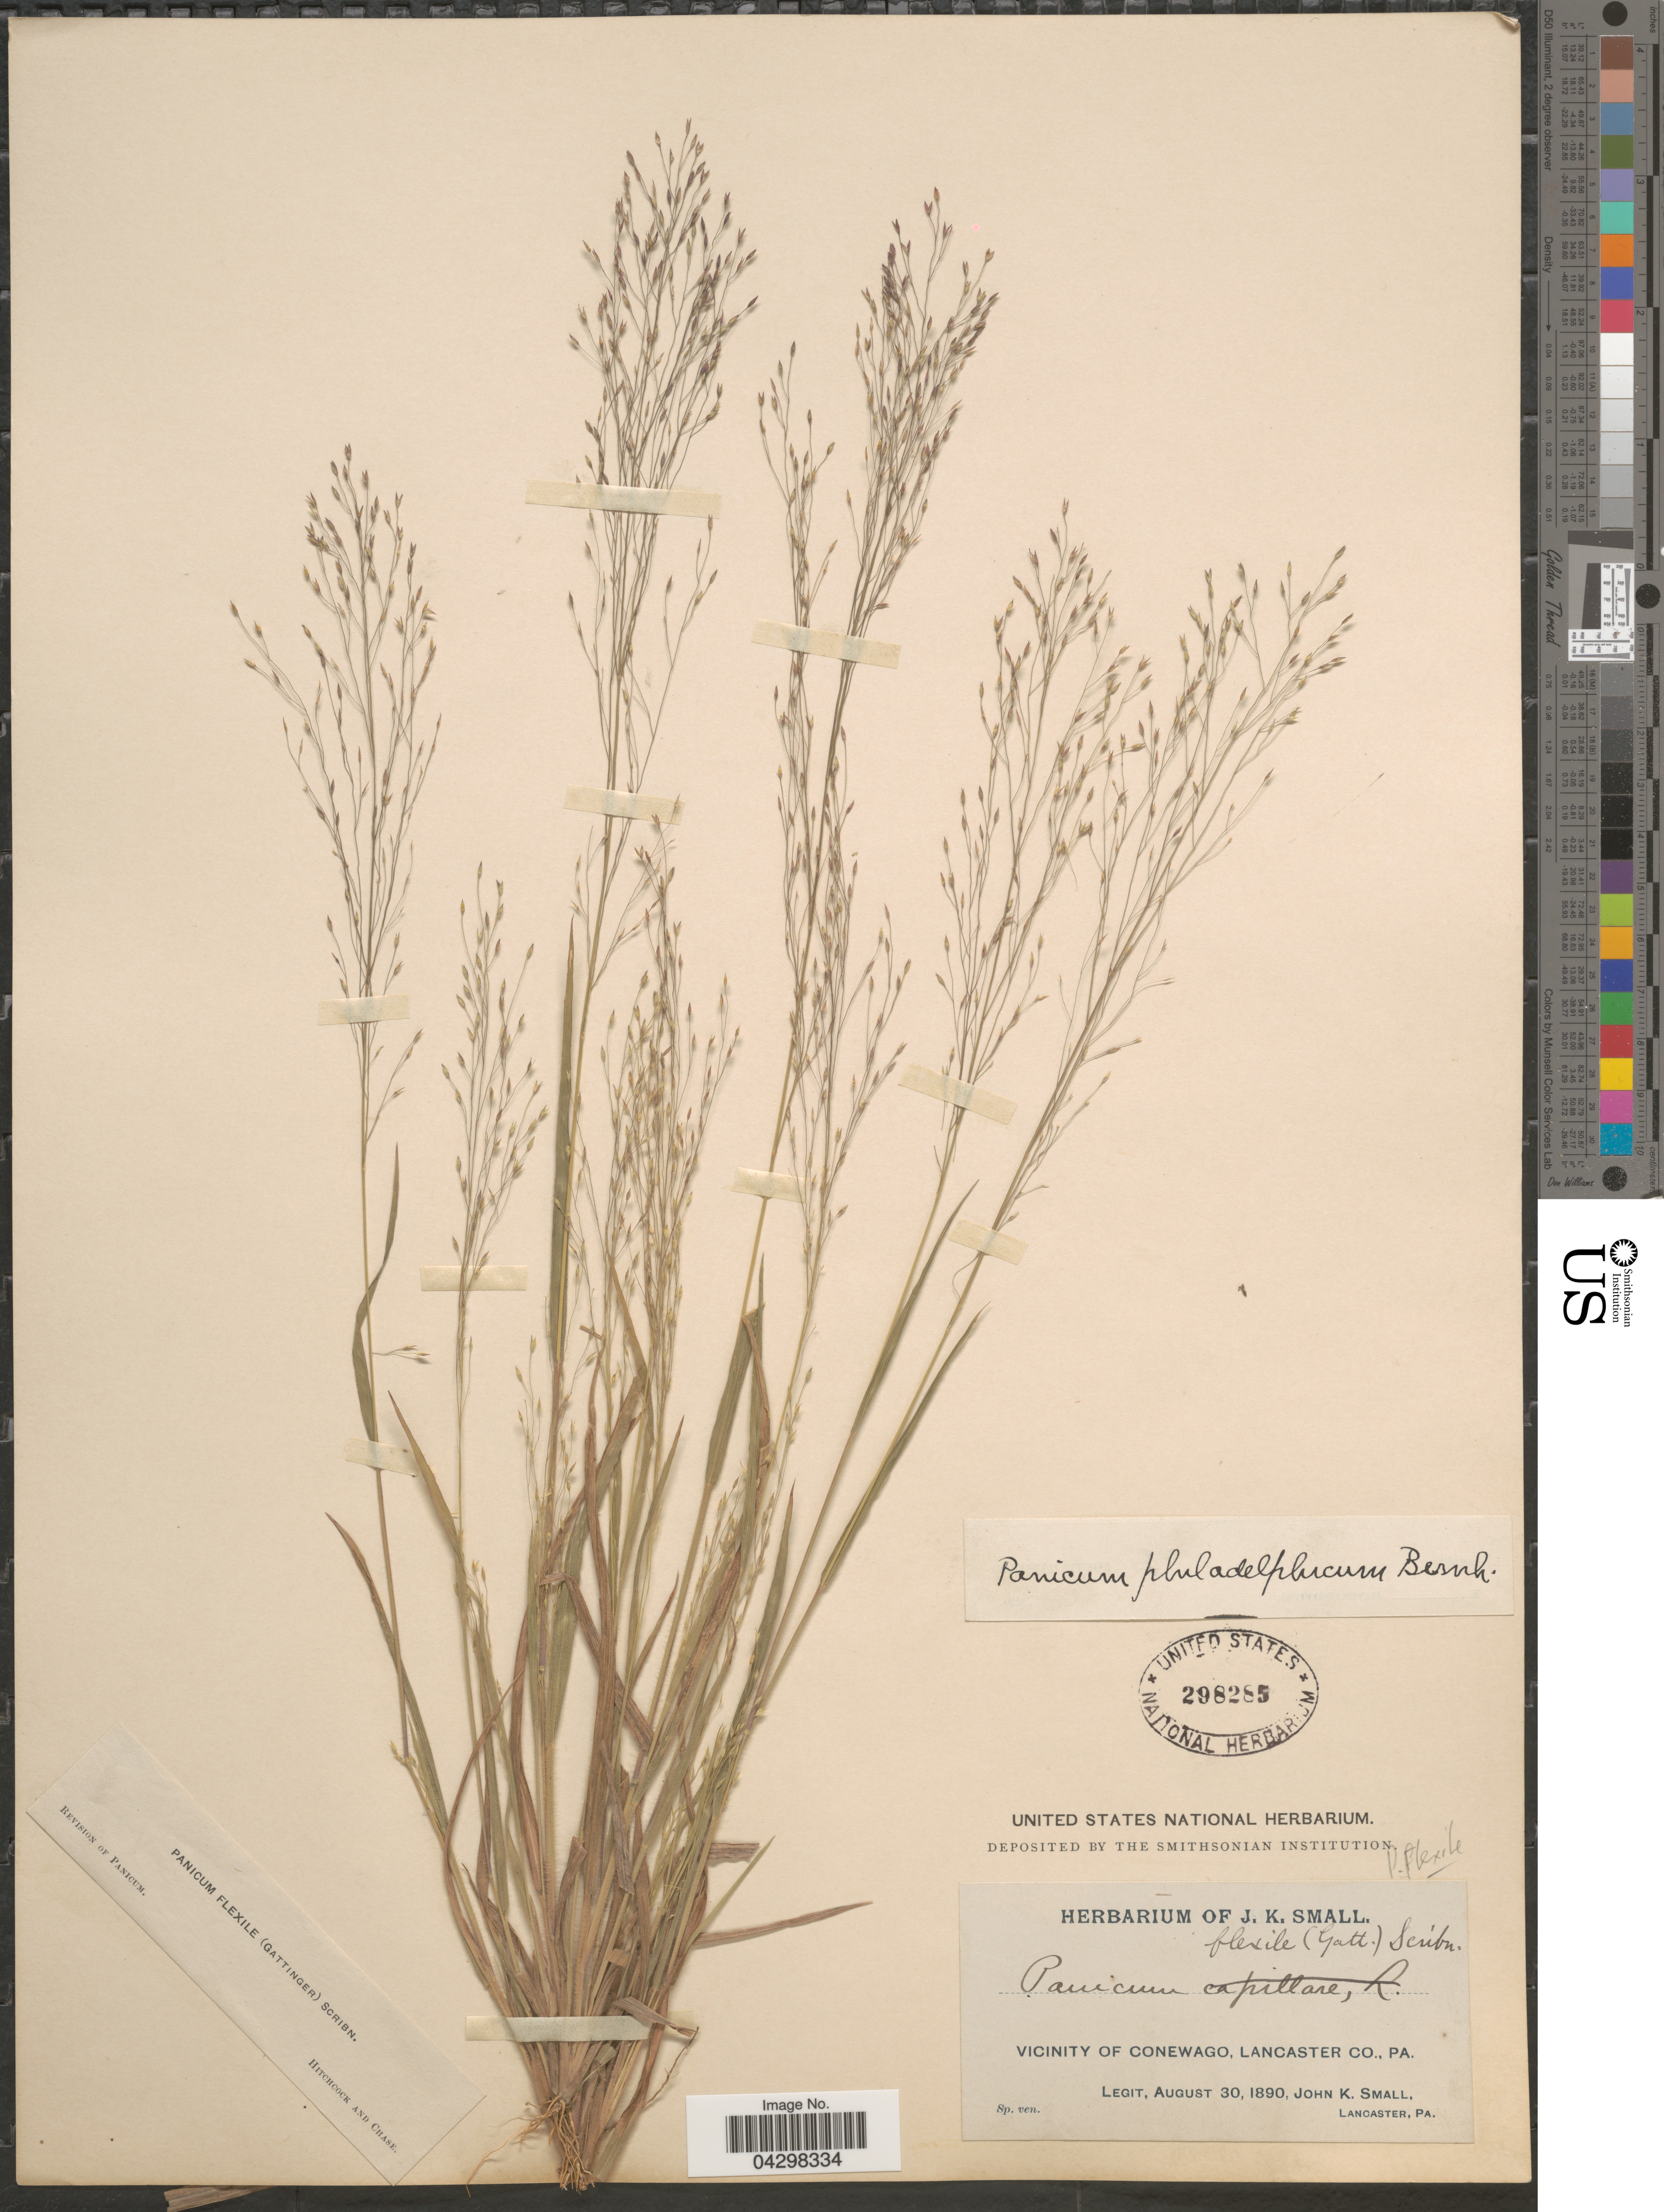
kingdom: Plantae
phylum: Tracheophyta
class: Liliopsida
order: Poales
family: Poaceae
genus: Panicum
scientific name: Panicum flexile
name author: (Gatt.) Scribn.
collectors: J. K. Small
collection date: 1890-08-30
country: United States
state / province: Pennsylvania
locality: Vicinity of Conewago, Lancaster Co.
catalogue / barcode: US 298285